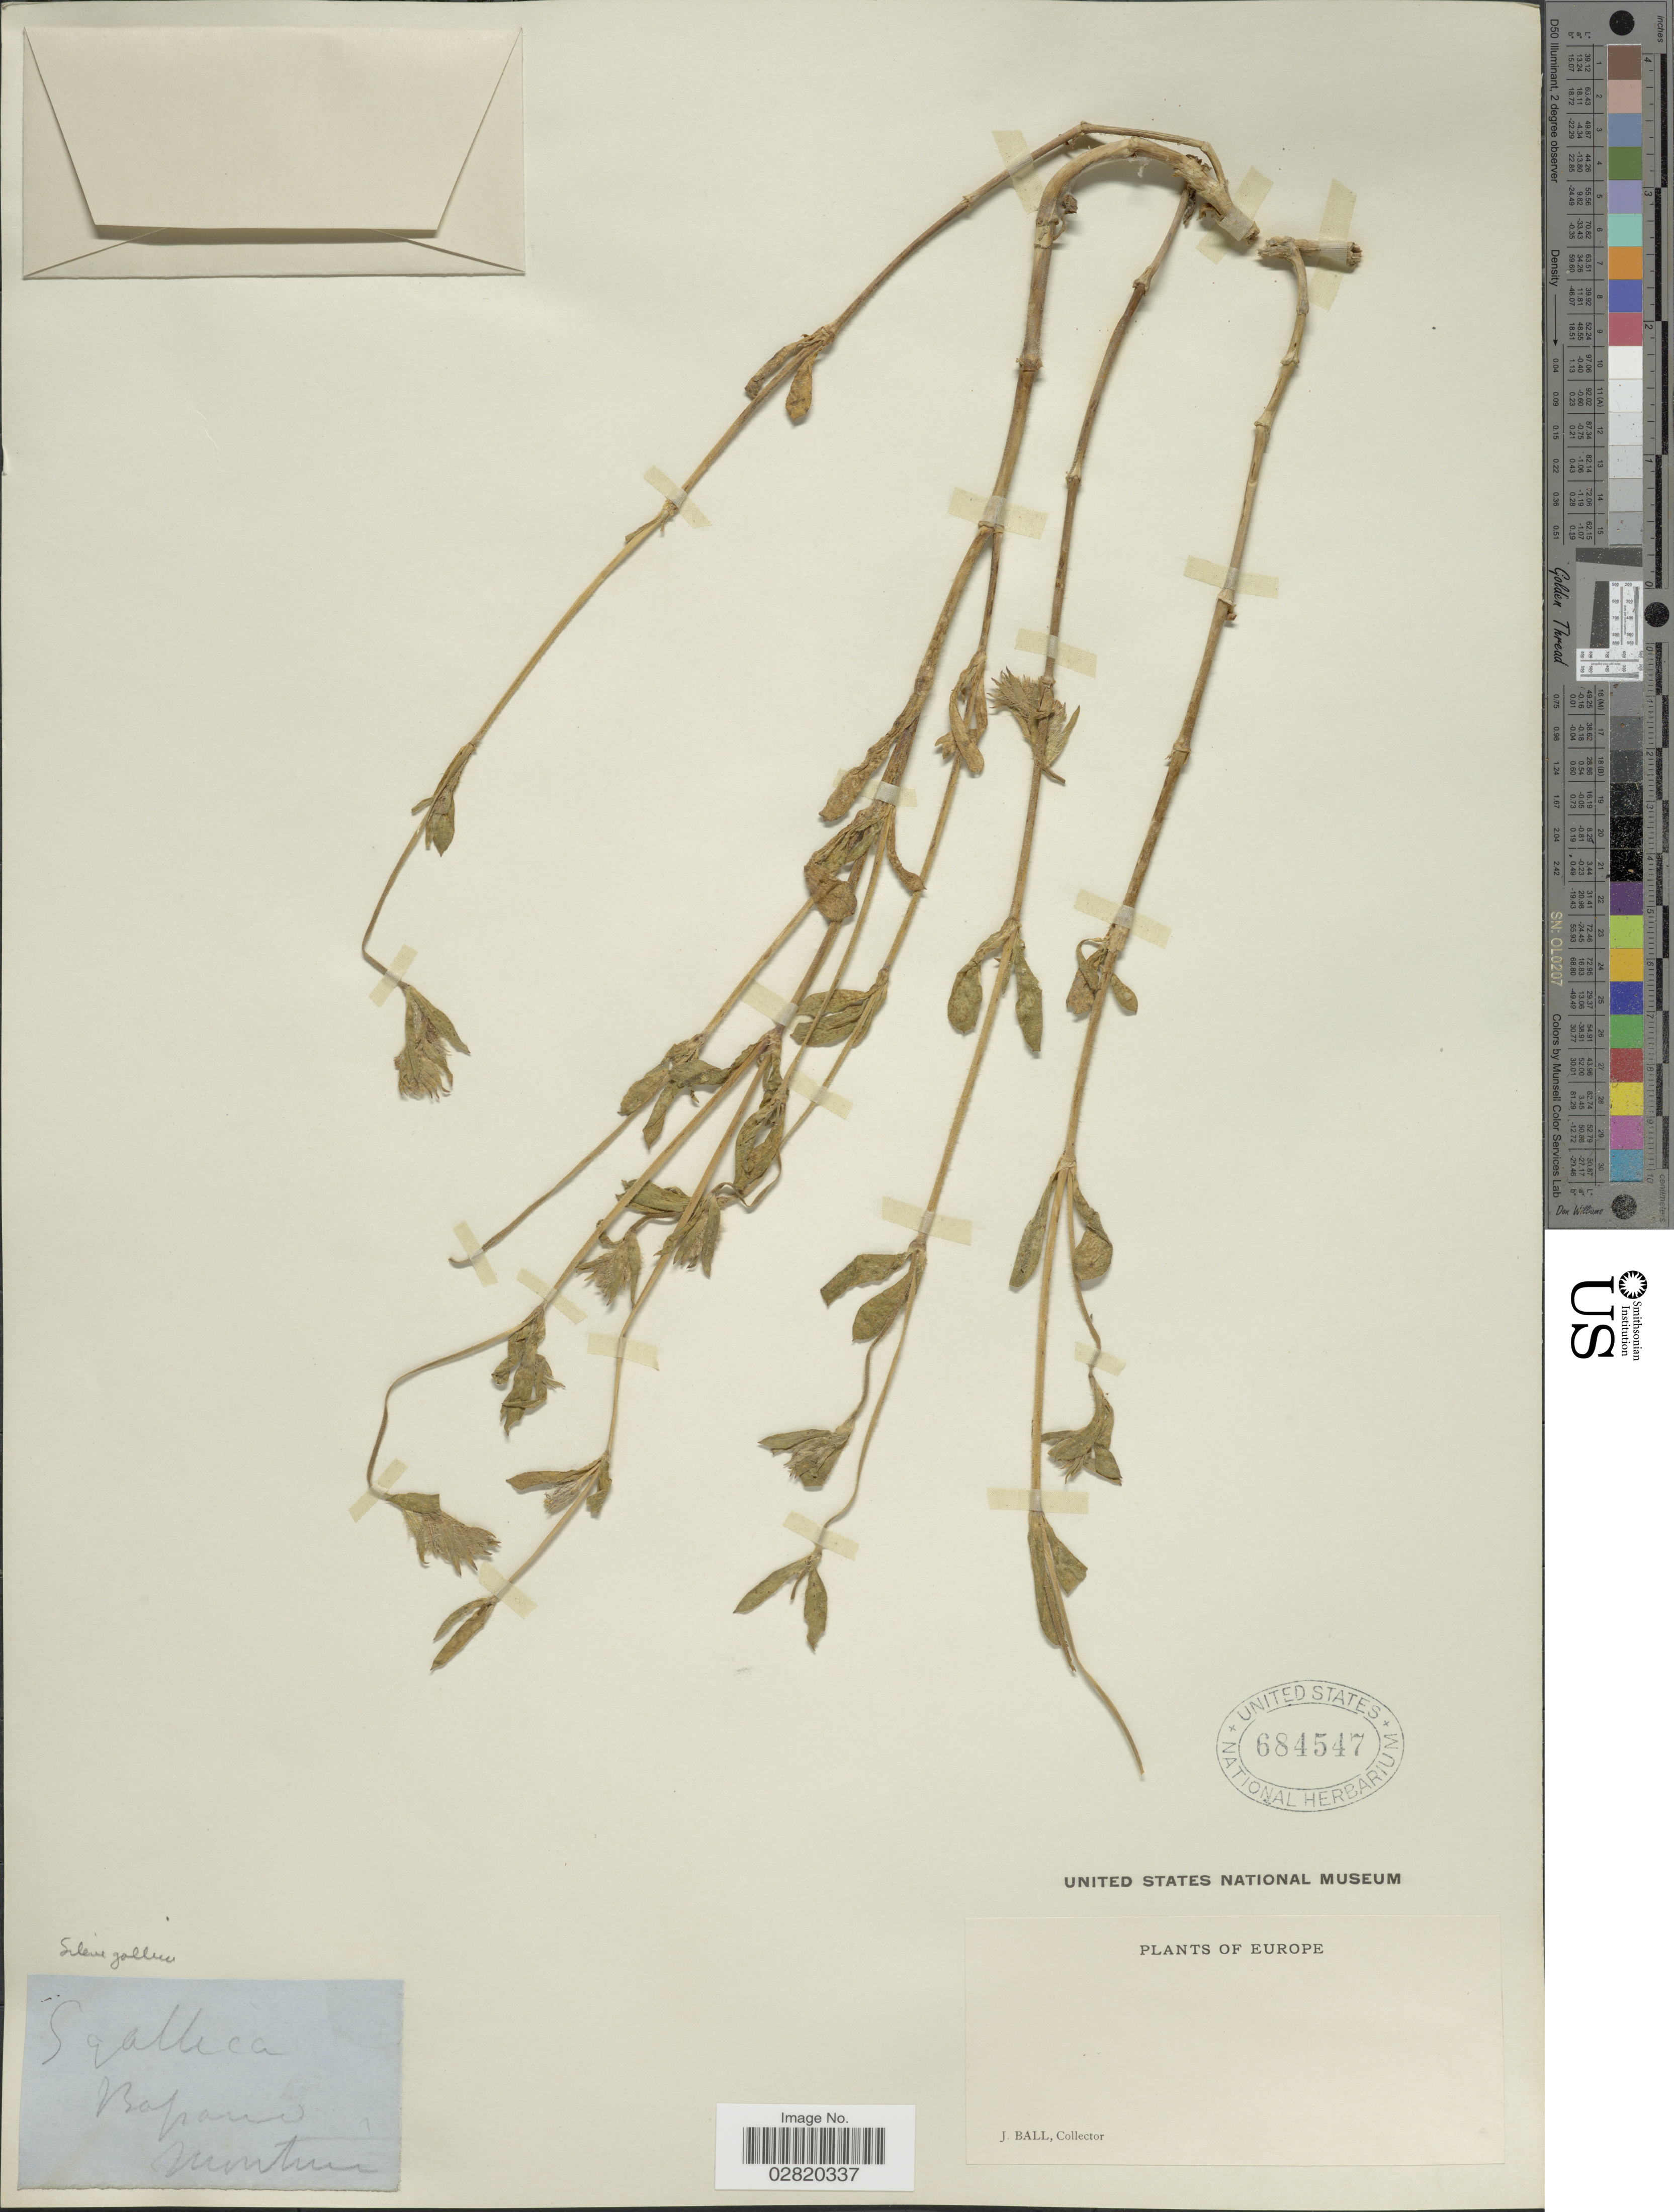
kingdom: Plantae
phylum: Tracheophyta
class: Magnoliopsida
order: Lamiales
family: Lamiaceae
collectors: J. Ball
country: Italy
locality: Europe. S gallica Bassano montium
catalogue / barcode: US 684547